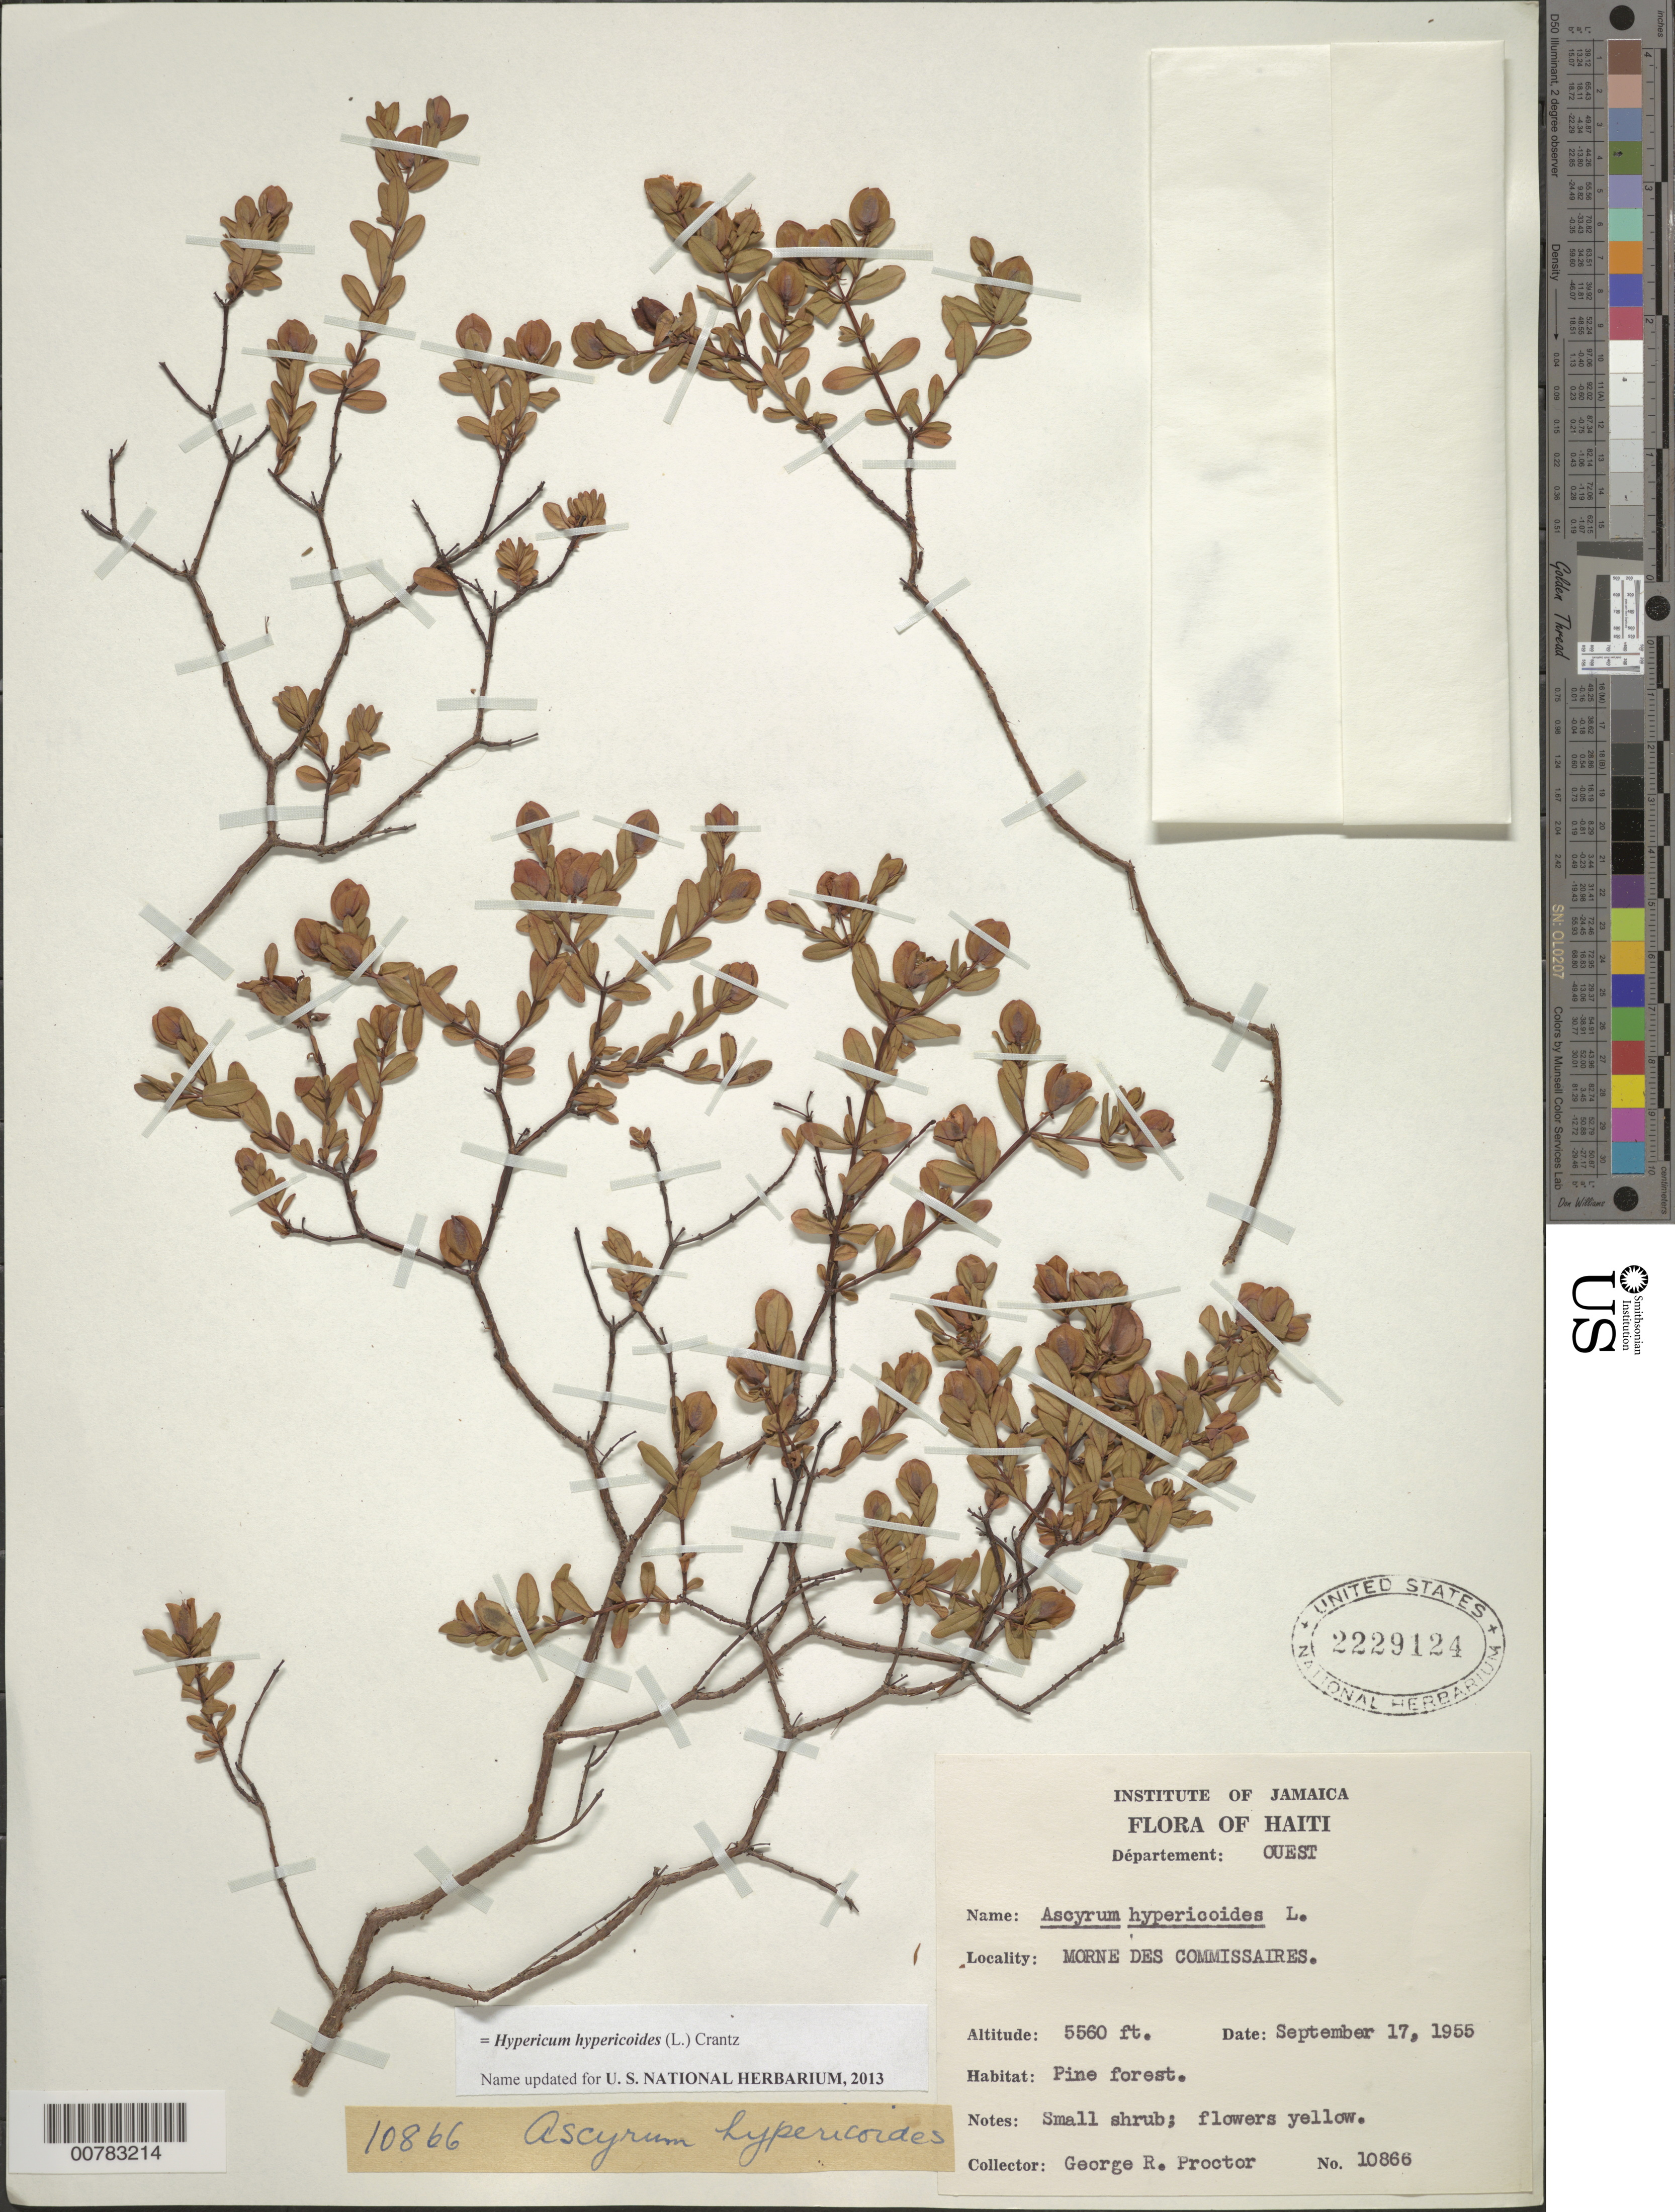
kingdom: Plantae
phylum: Tracheophyta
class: Magnoliopsida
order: Malpighiales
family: Hypericaceae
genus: Hypericum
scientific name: Hypericum hypericoides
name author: (L.) Crantz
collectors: G. R. Proctor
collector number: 10866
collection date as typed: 17 Sep 1955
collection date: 1955-09-17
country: Haiti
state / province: Ouest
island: Hispaniola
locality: Morne des Commissaires.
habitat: Pine forest.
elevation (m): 1695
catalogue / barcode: US 2229124